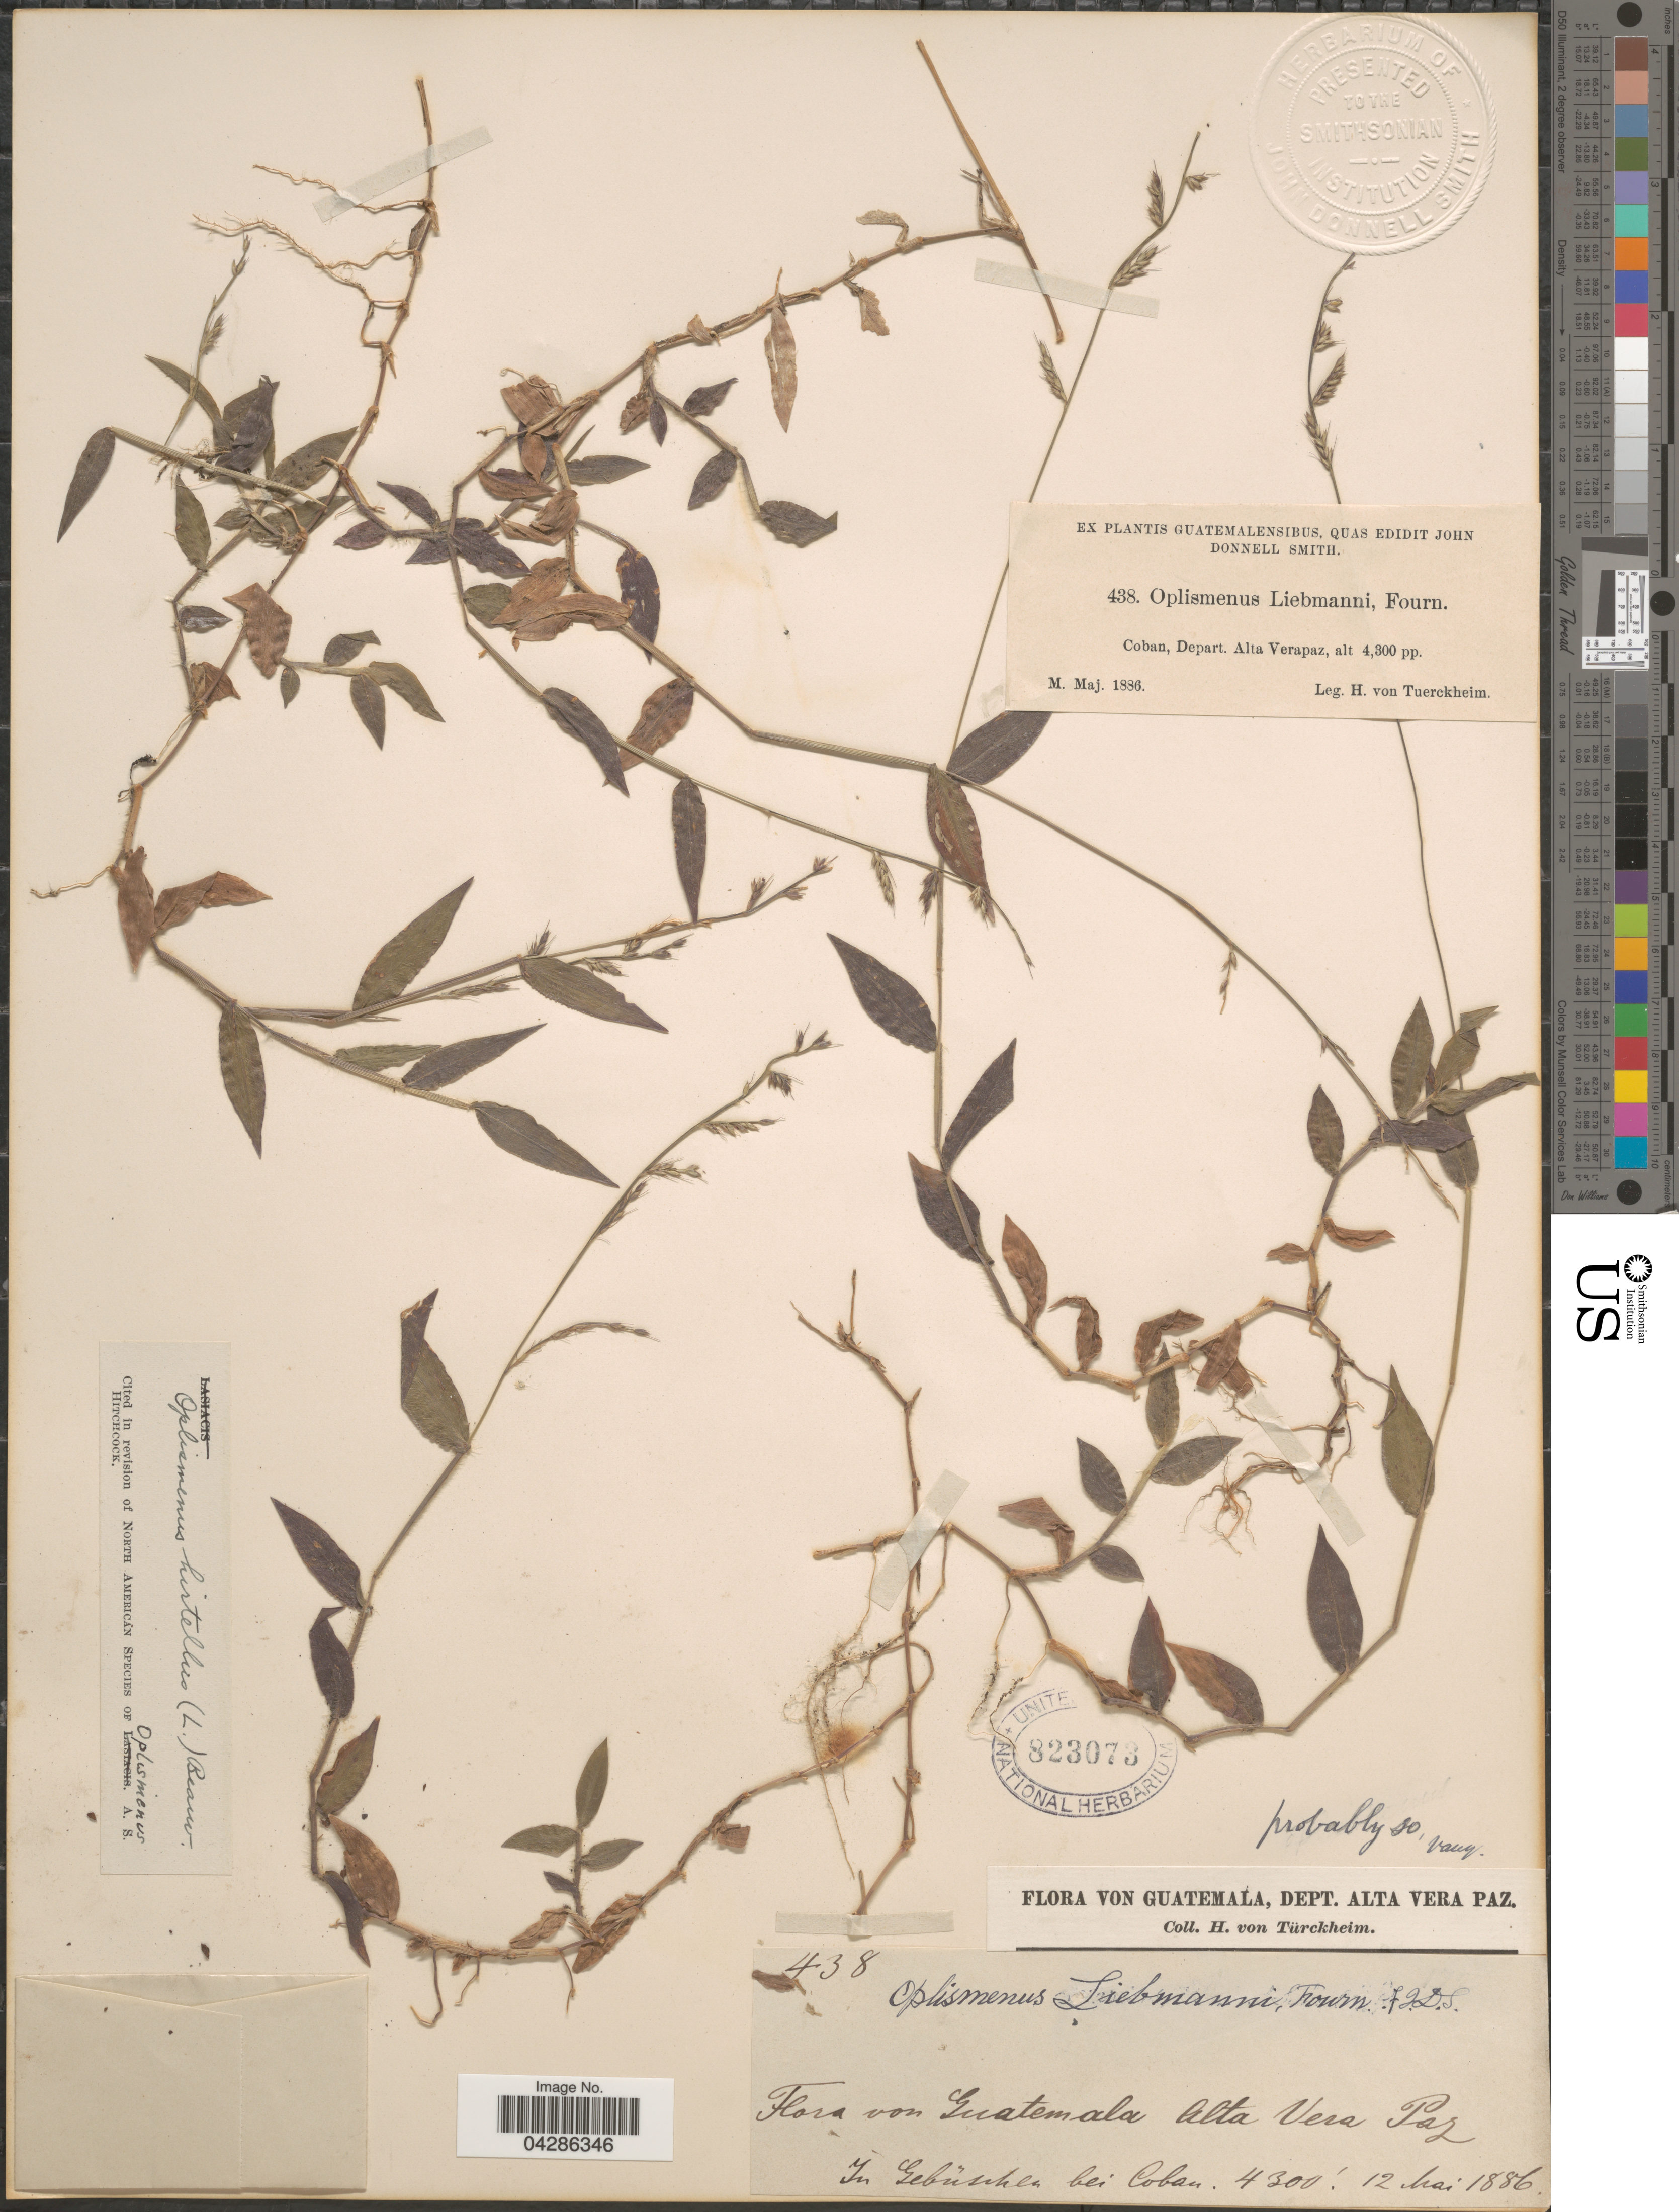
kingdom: Plantae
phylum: Tracheophyta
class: Liliopsida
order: Poales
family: Poaceae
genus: Oplismenus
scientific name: Oplismenus hirtellus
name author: (L.) P. Beauv.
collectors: H. von Türckheim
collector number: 438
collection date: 1886-05-12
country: Guatemala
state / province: Alta Verapaz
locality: Coban. Alta Vera Paz.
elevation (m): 1311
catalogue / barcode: US 823073